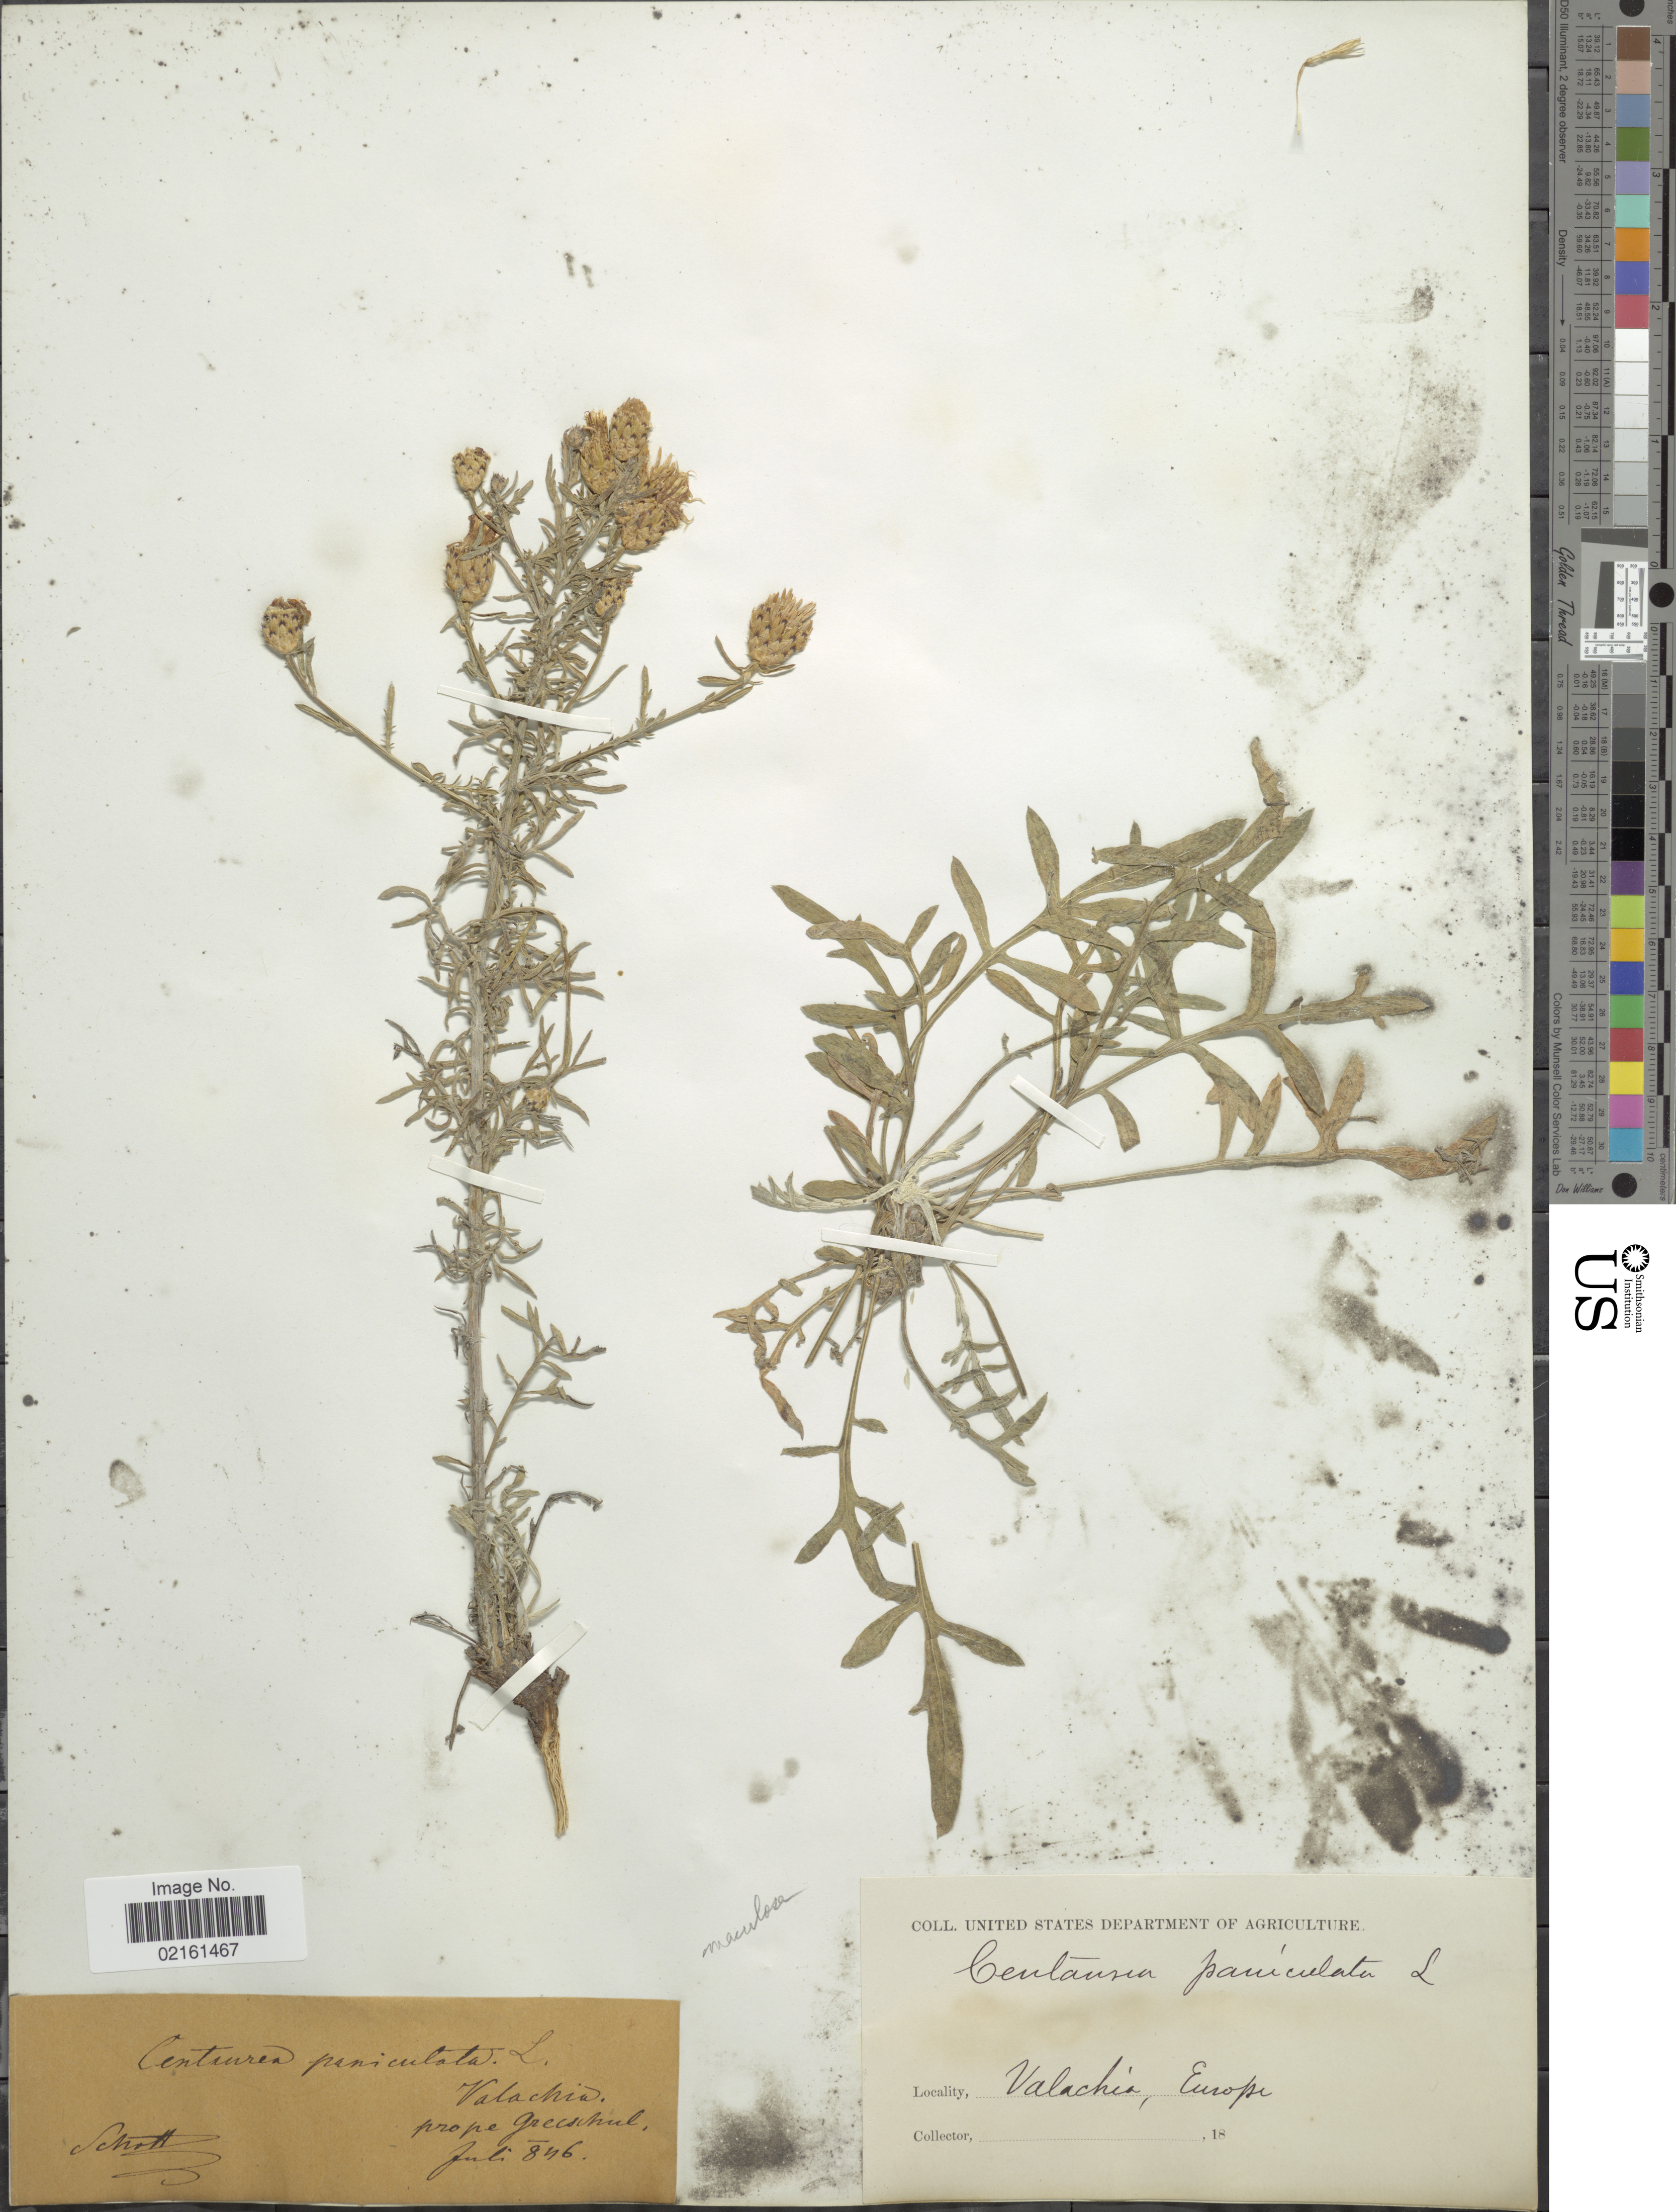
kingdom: Plantae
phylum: Tracheophyta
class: Magnoliopsida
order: Asterales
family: Asteraceae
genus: Centaurea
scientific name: Centaurea paniculata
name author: L.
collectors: Schott, --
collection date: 1846-07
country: Romania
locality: Valachia, prope Grecschul [interpreted]